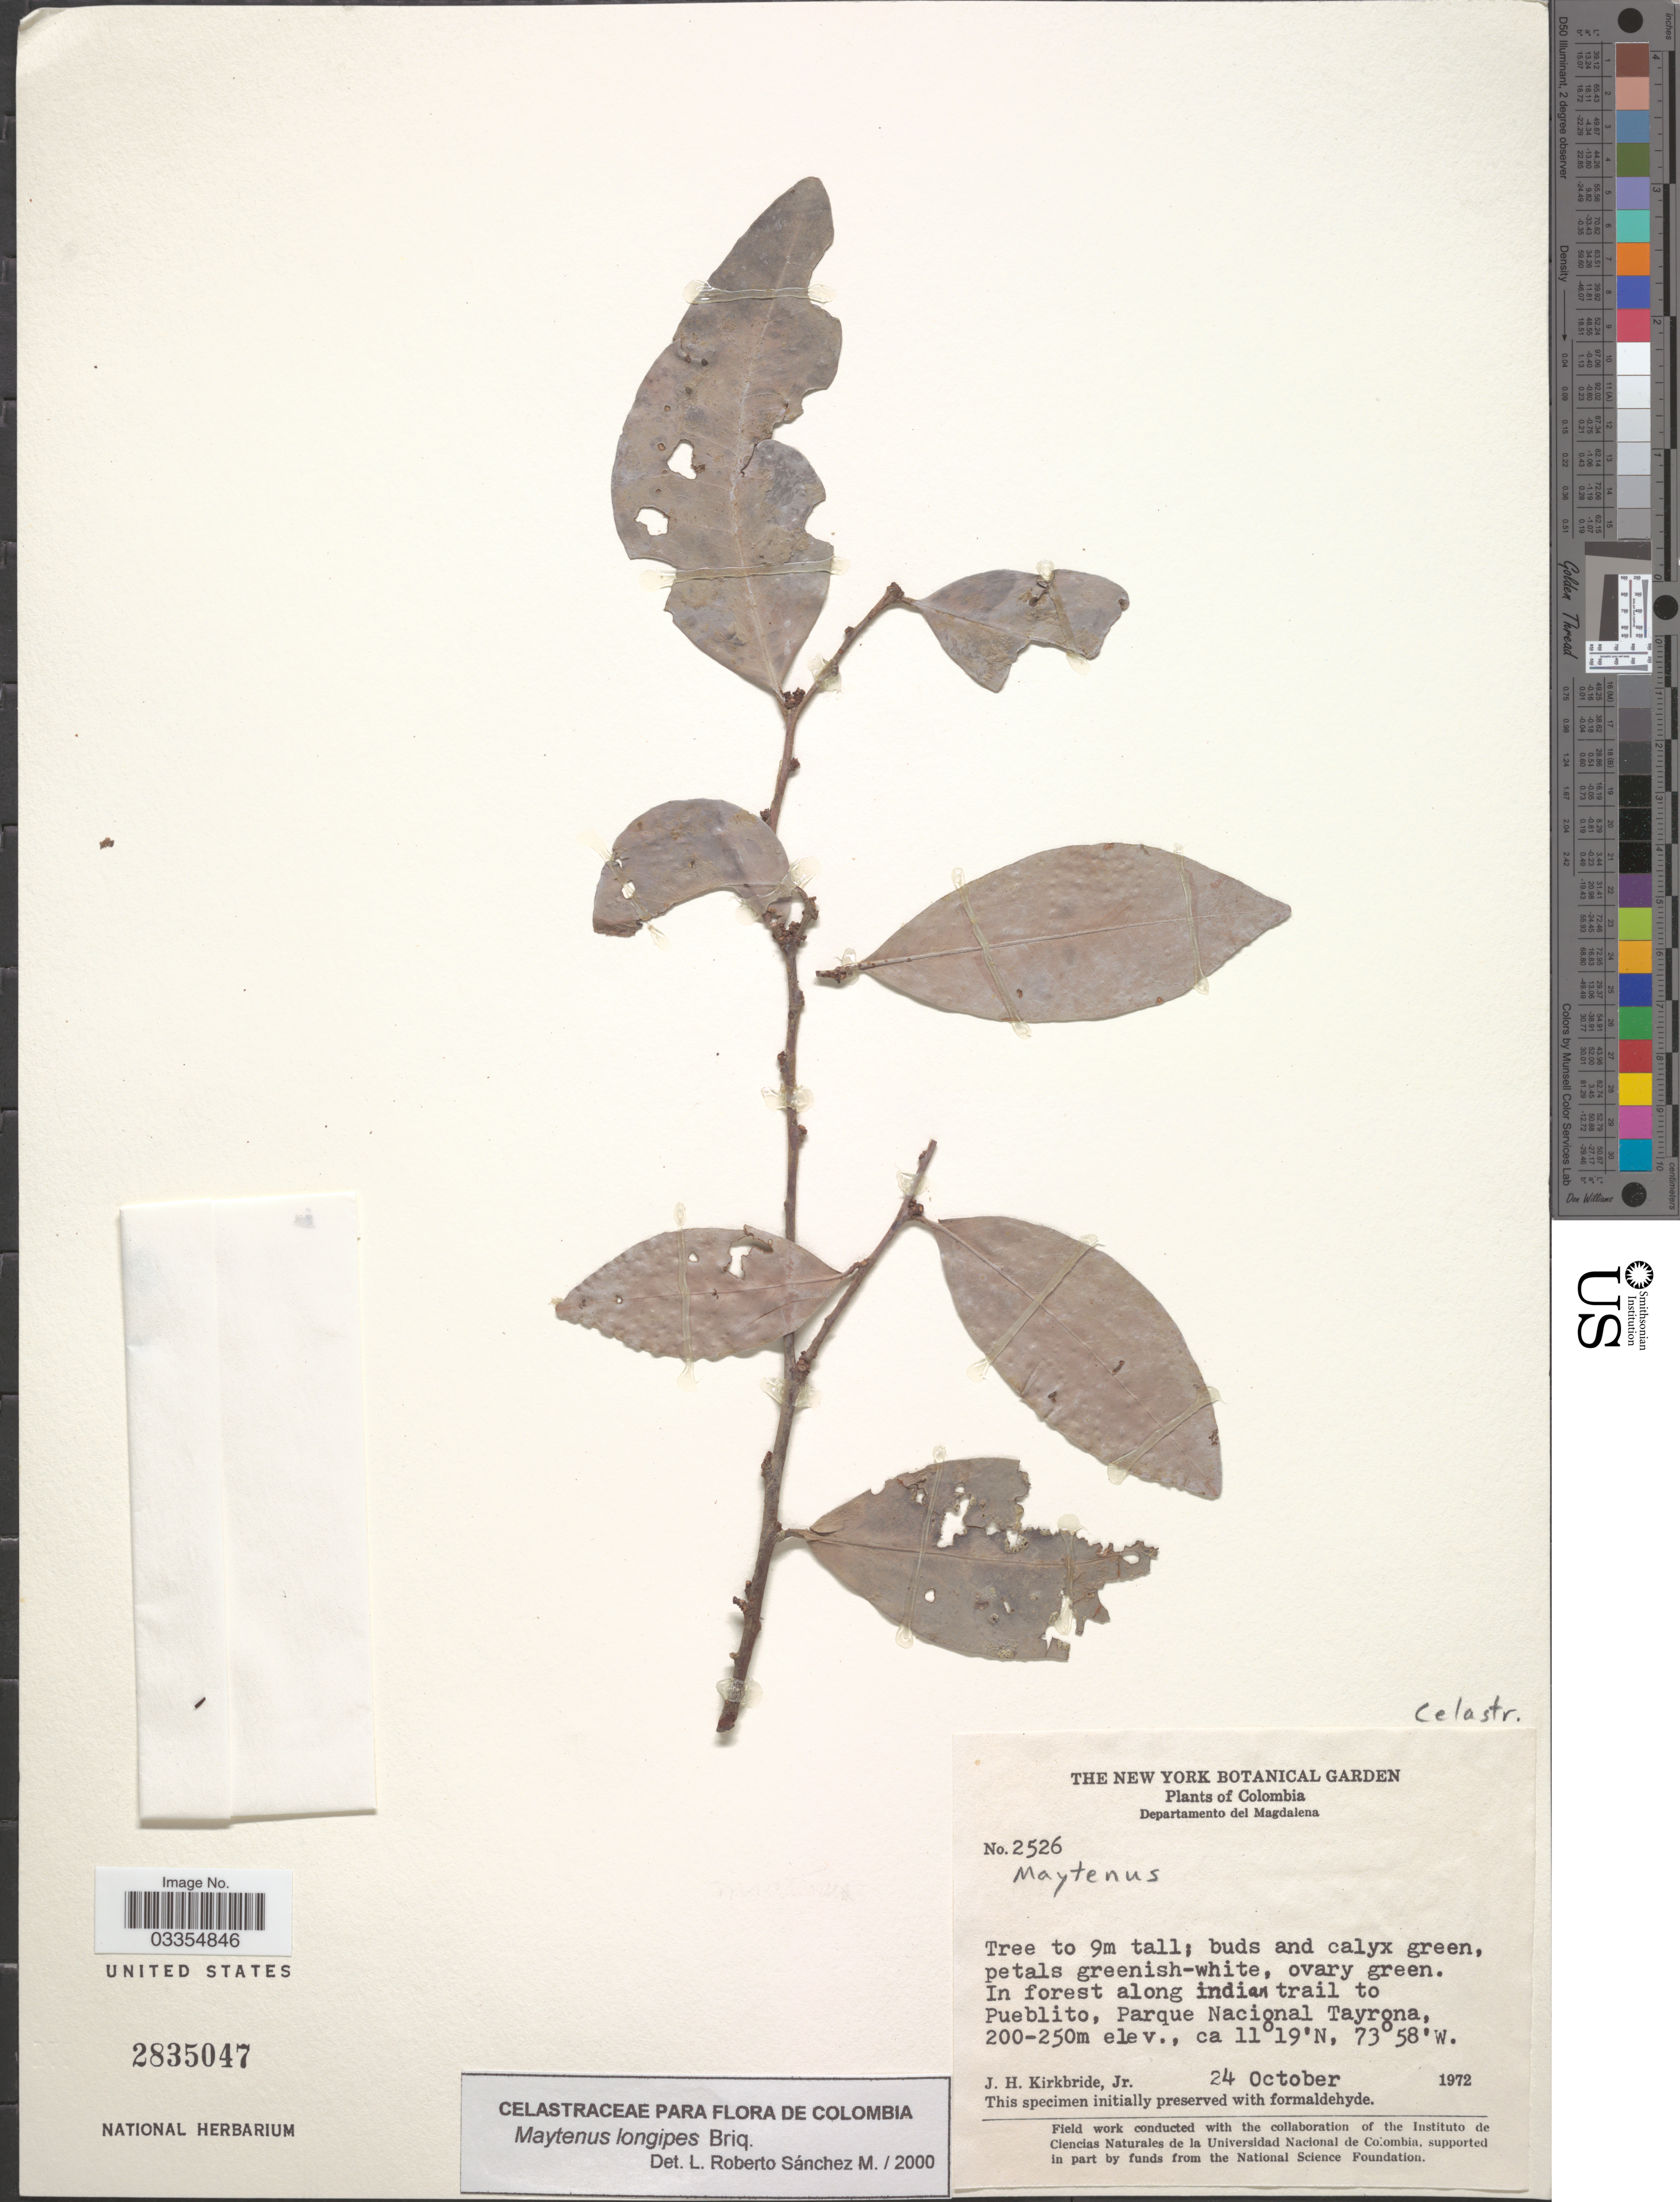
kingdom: Plantae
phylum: Tracheophyta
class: Magnoliopsida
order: Celastrales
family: Celastraceae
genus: Maytenus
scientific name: Maytenus longipes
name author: Briq.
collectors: J. H. Kirkbride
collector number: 2526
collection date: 1972-10-24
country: Colombia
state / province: Magdalena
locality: Departamento del Magdalena. In forest along indian trail to Pueblito, Parque Nacional Tayrona.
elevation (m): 200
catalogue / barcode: US 2835047